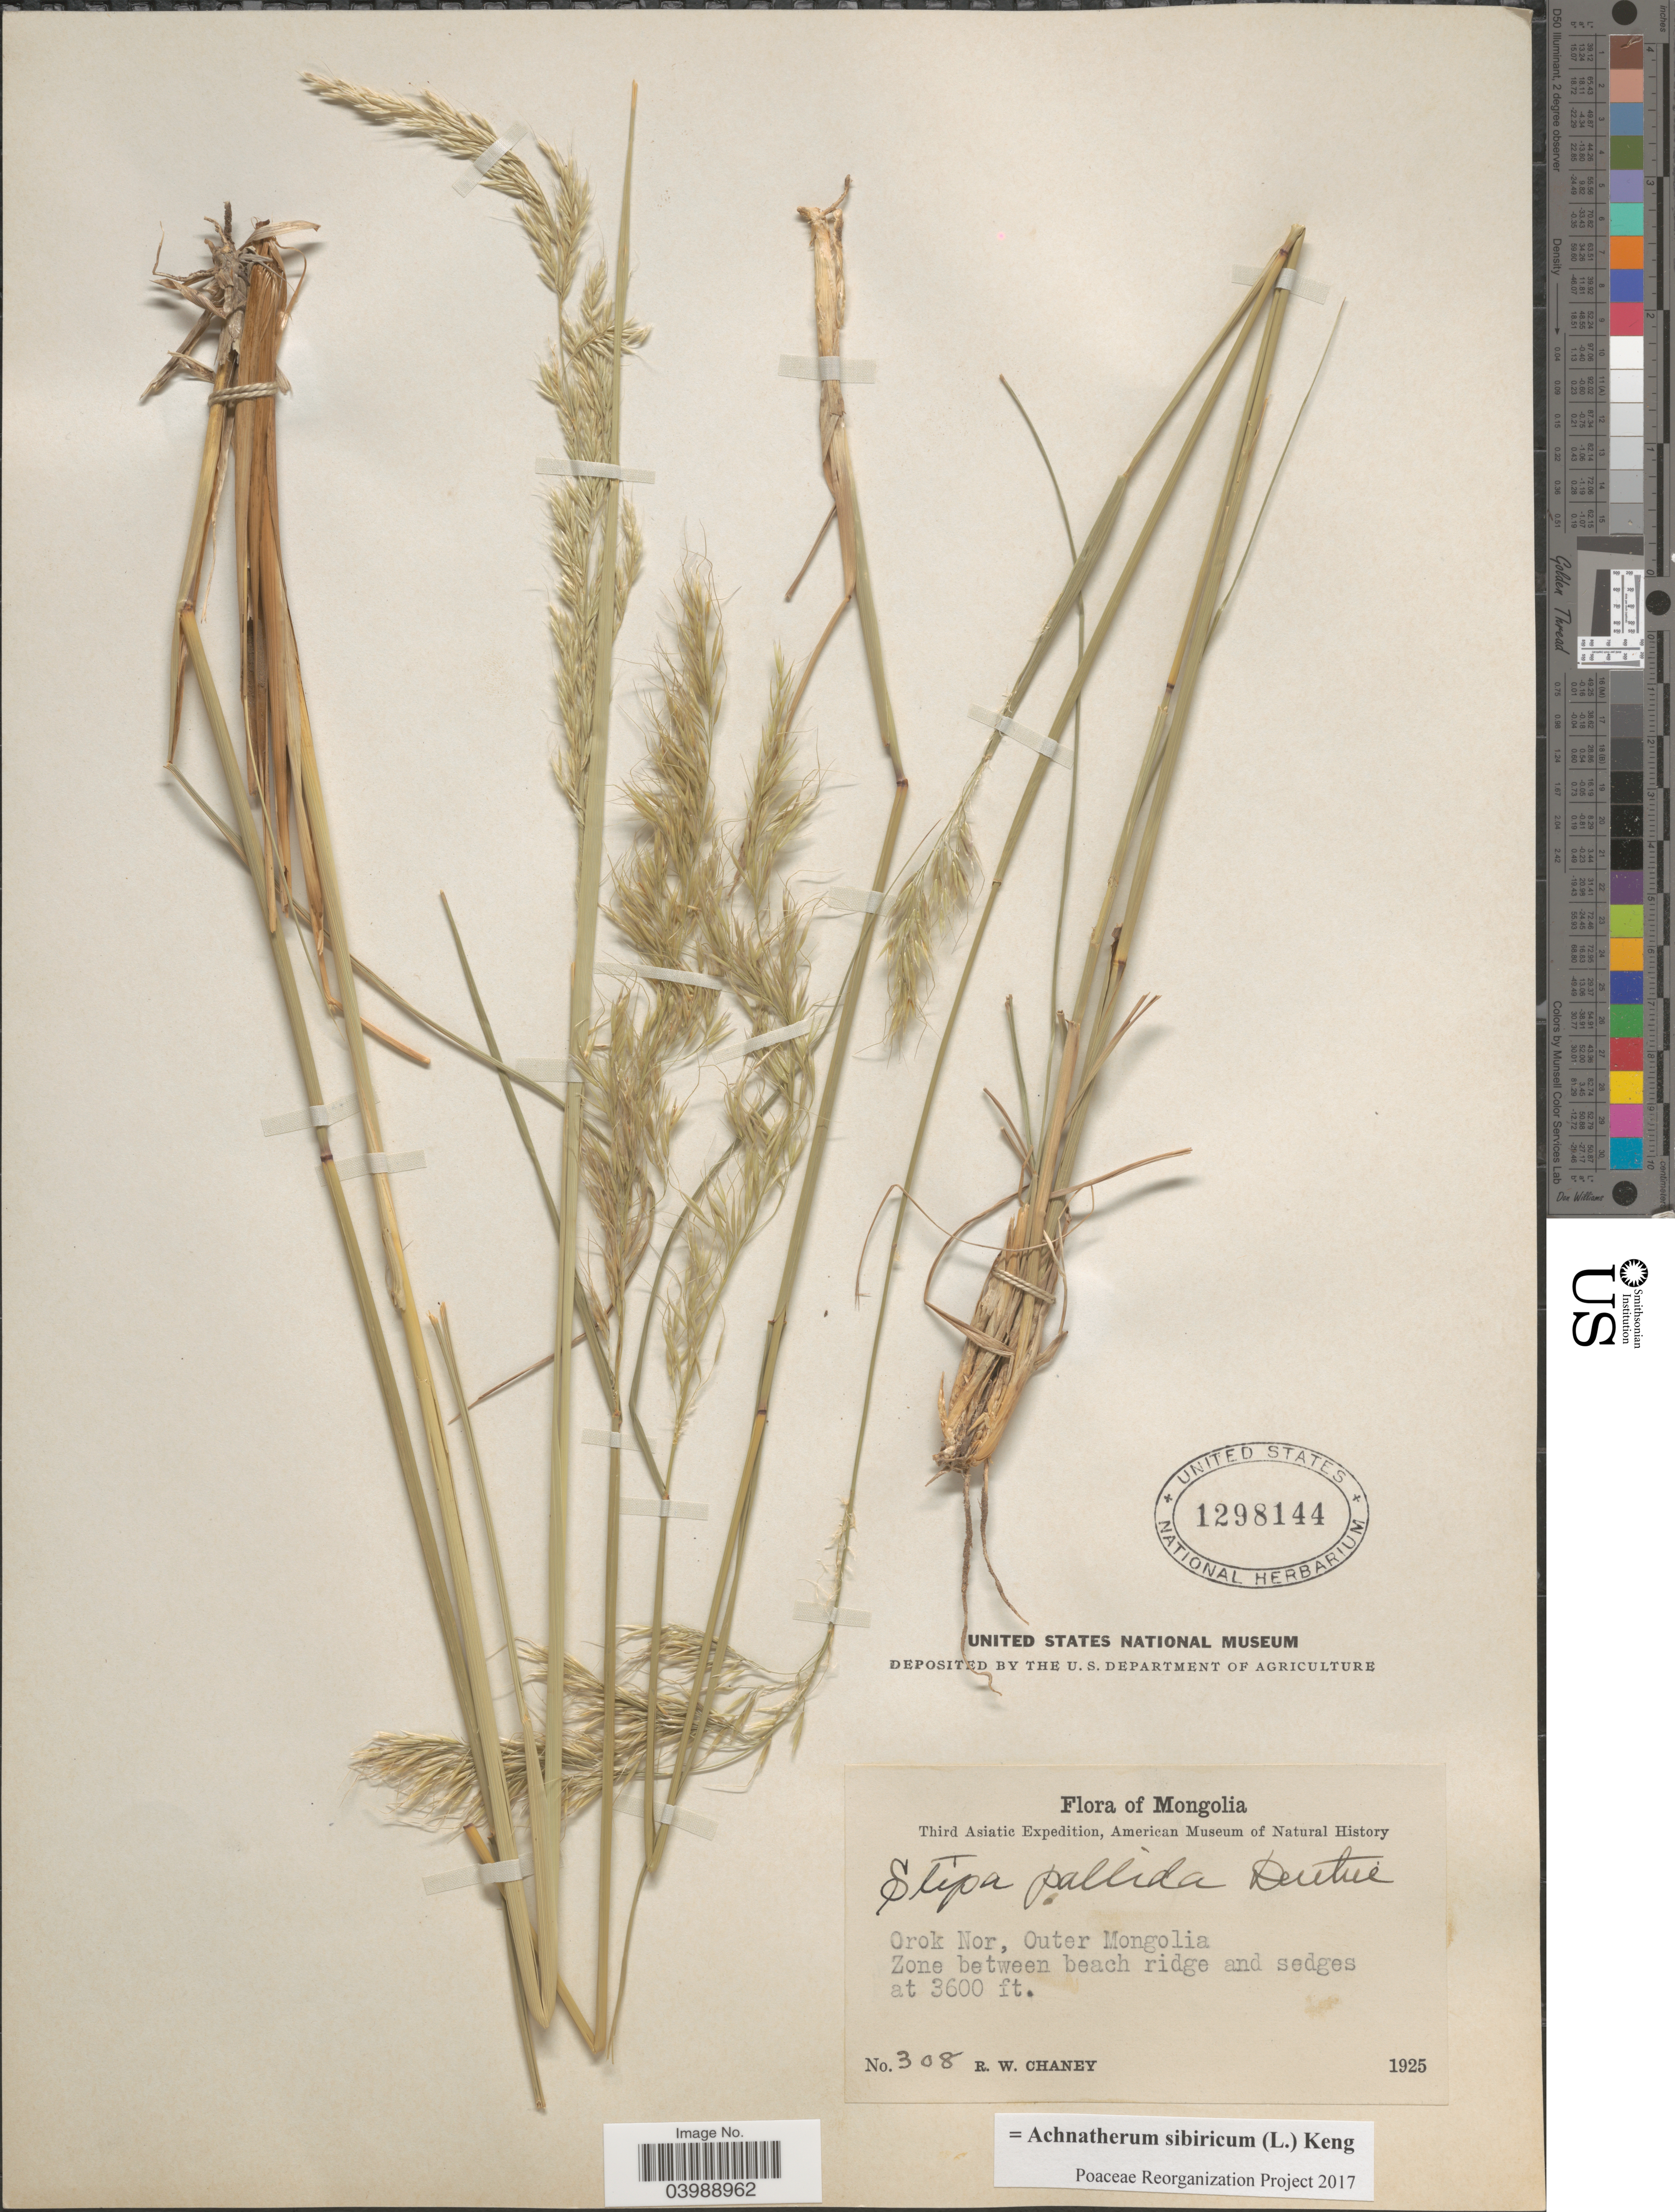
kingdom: Plantae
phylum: Tracheophyta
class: Liliopsida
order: Poales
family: Poaceae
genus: Achnatherum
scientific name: Achnatherum sibiricum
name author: (L.) Keng ex Tzvelev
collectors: R. Chaney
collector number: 308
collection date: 1925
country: Mongolia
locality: Orok Nor, Outer Mongolia. Zone betewen beach ridge and sedges.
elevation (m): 1097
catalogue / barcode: US 1298144